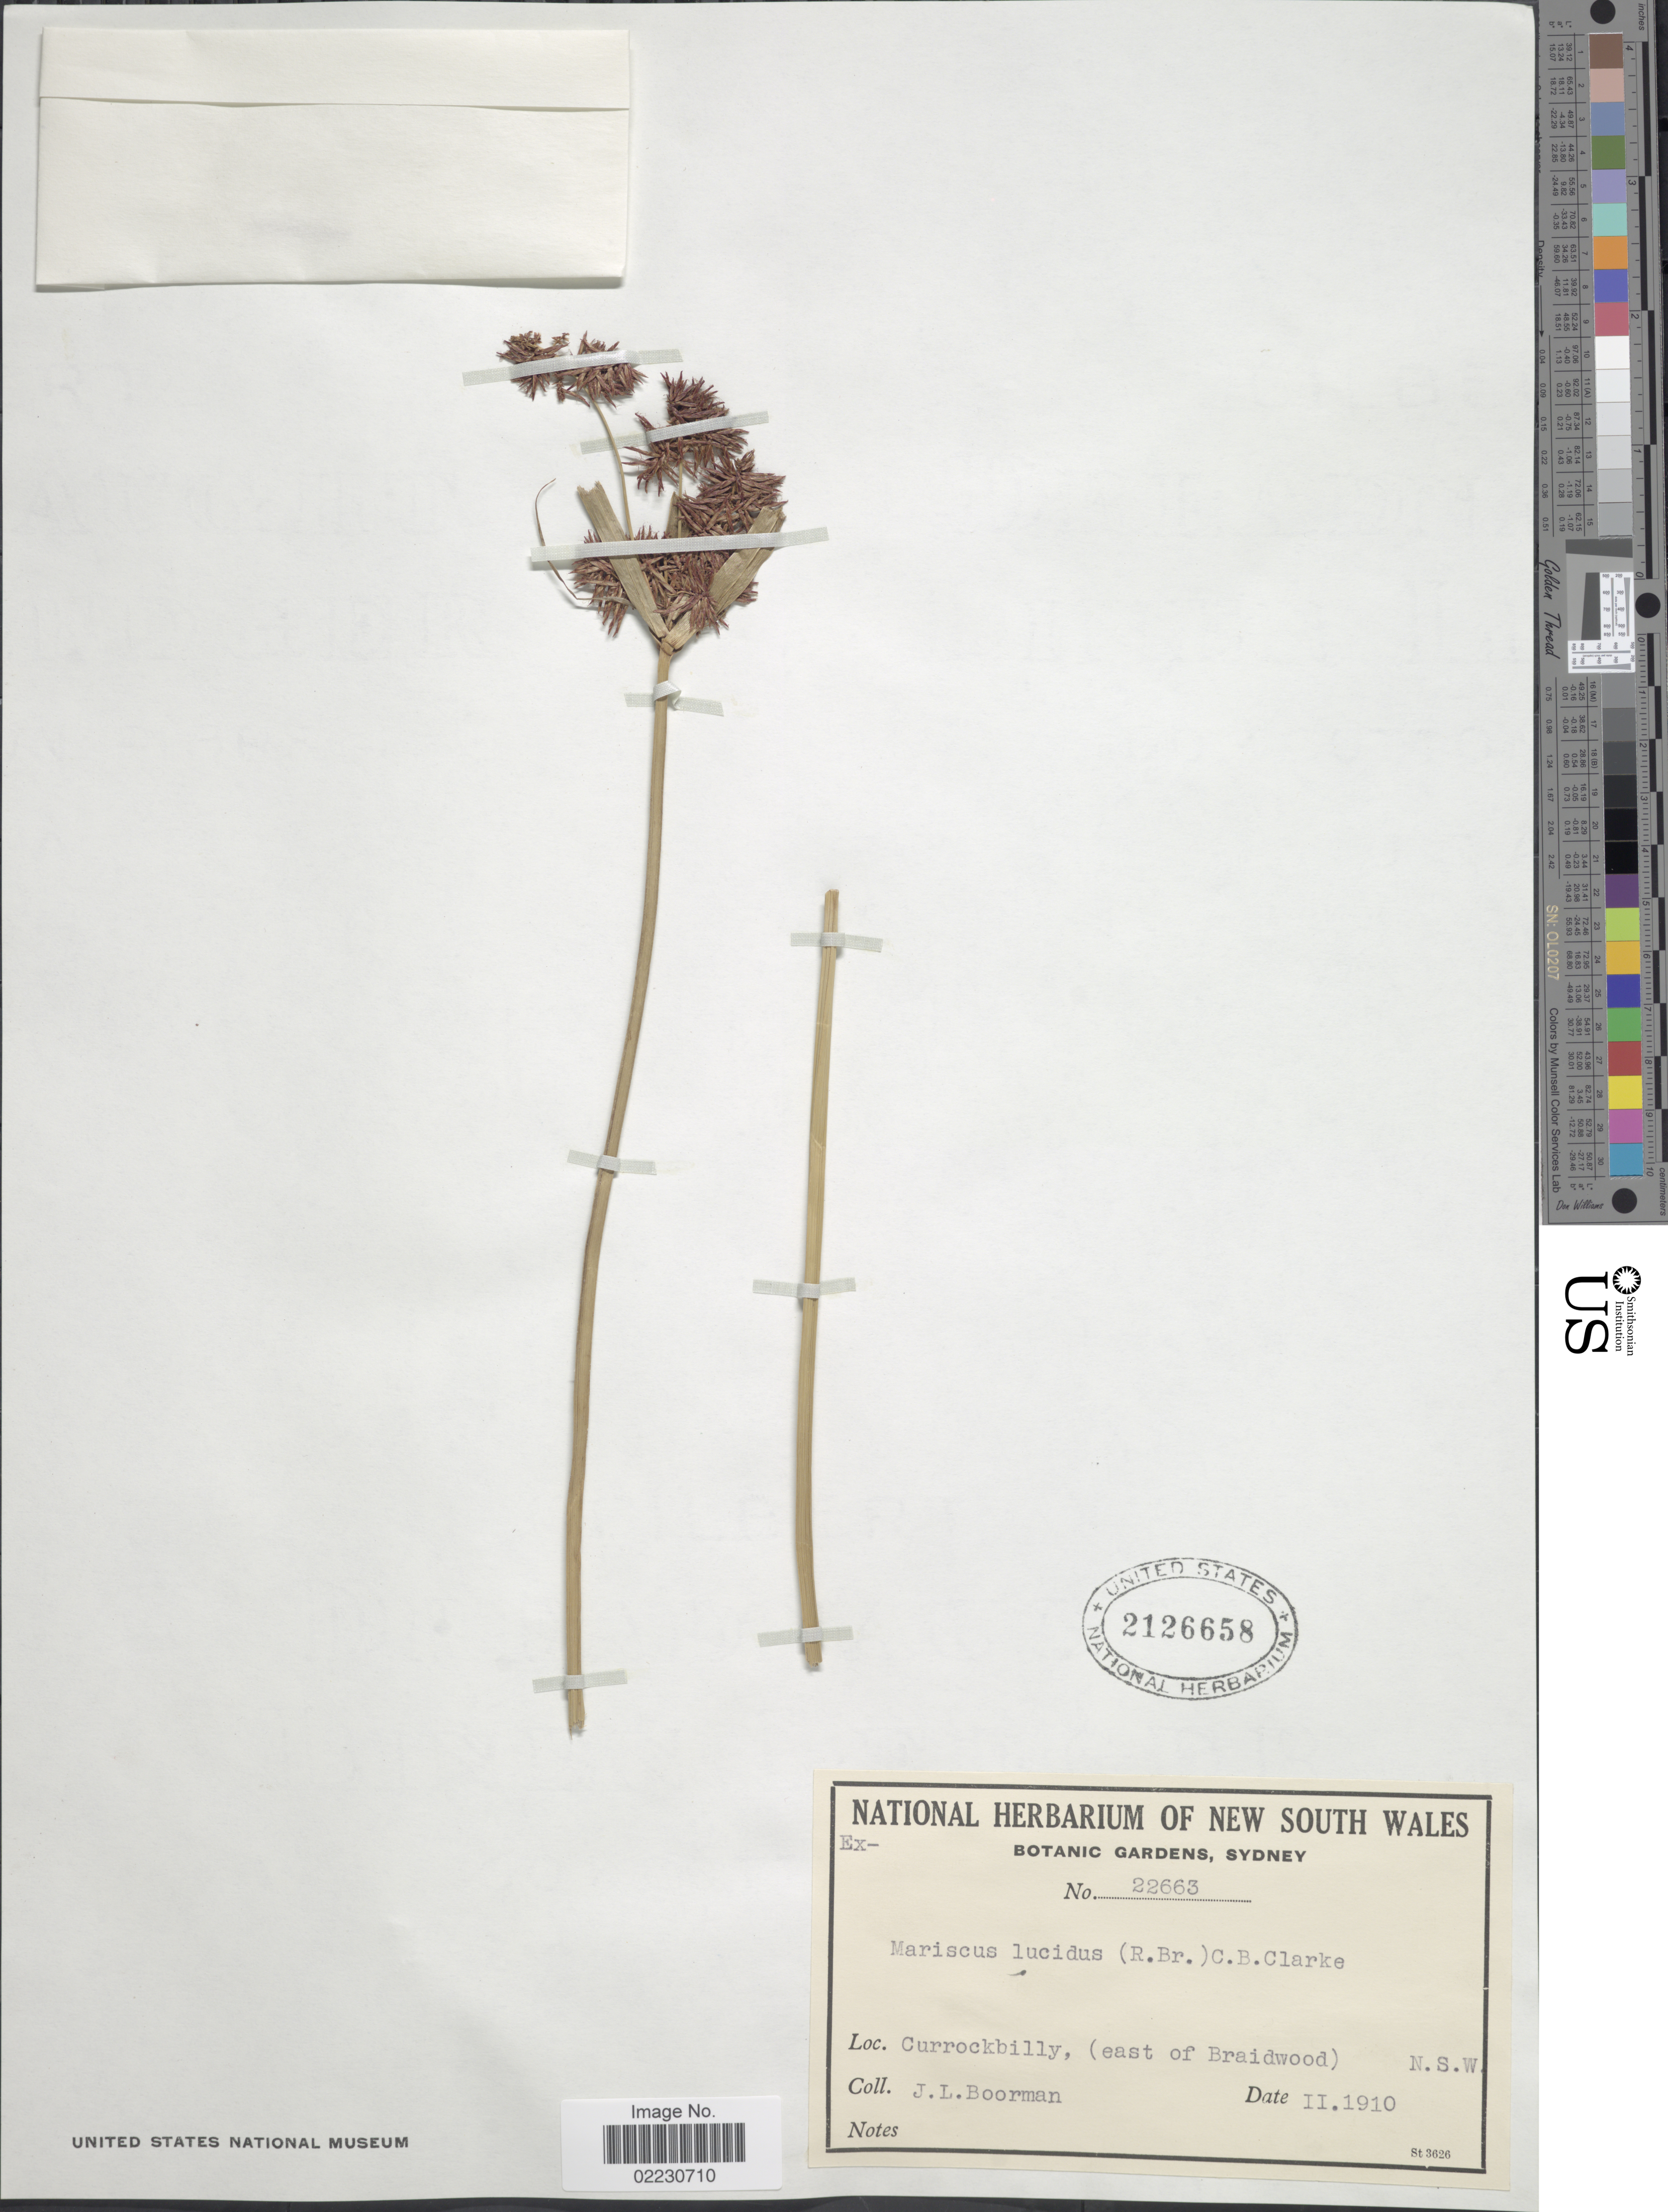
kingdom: Plantae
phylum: Tracheophyta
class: Liliopsida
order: Poales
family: Cyperaceae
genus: Cyperus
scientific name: Cyperus lucidus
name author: R. Br.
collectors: J. Boorman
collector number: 22663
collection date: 1910-02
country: Australia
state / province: New South Wales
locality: Currockbilly, (east of Braidwood) N.S.W.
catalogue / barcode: US 2126658